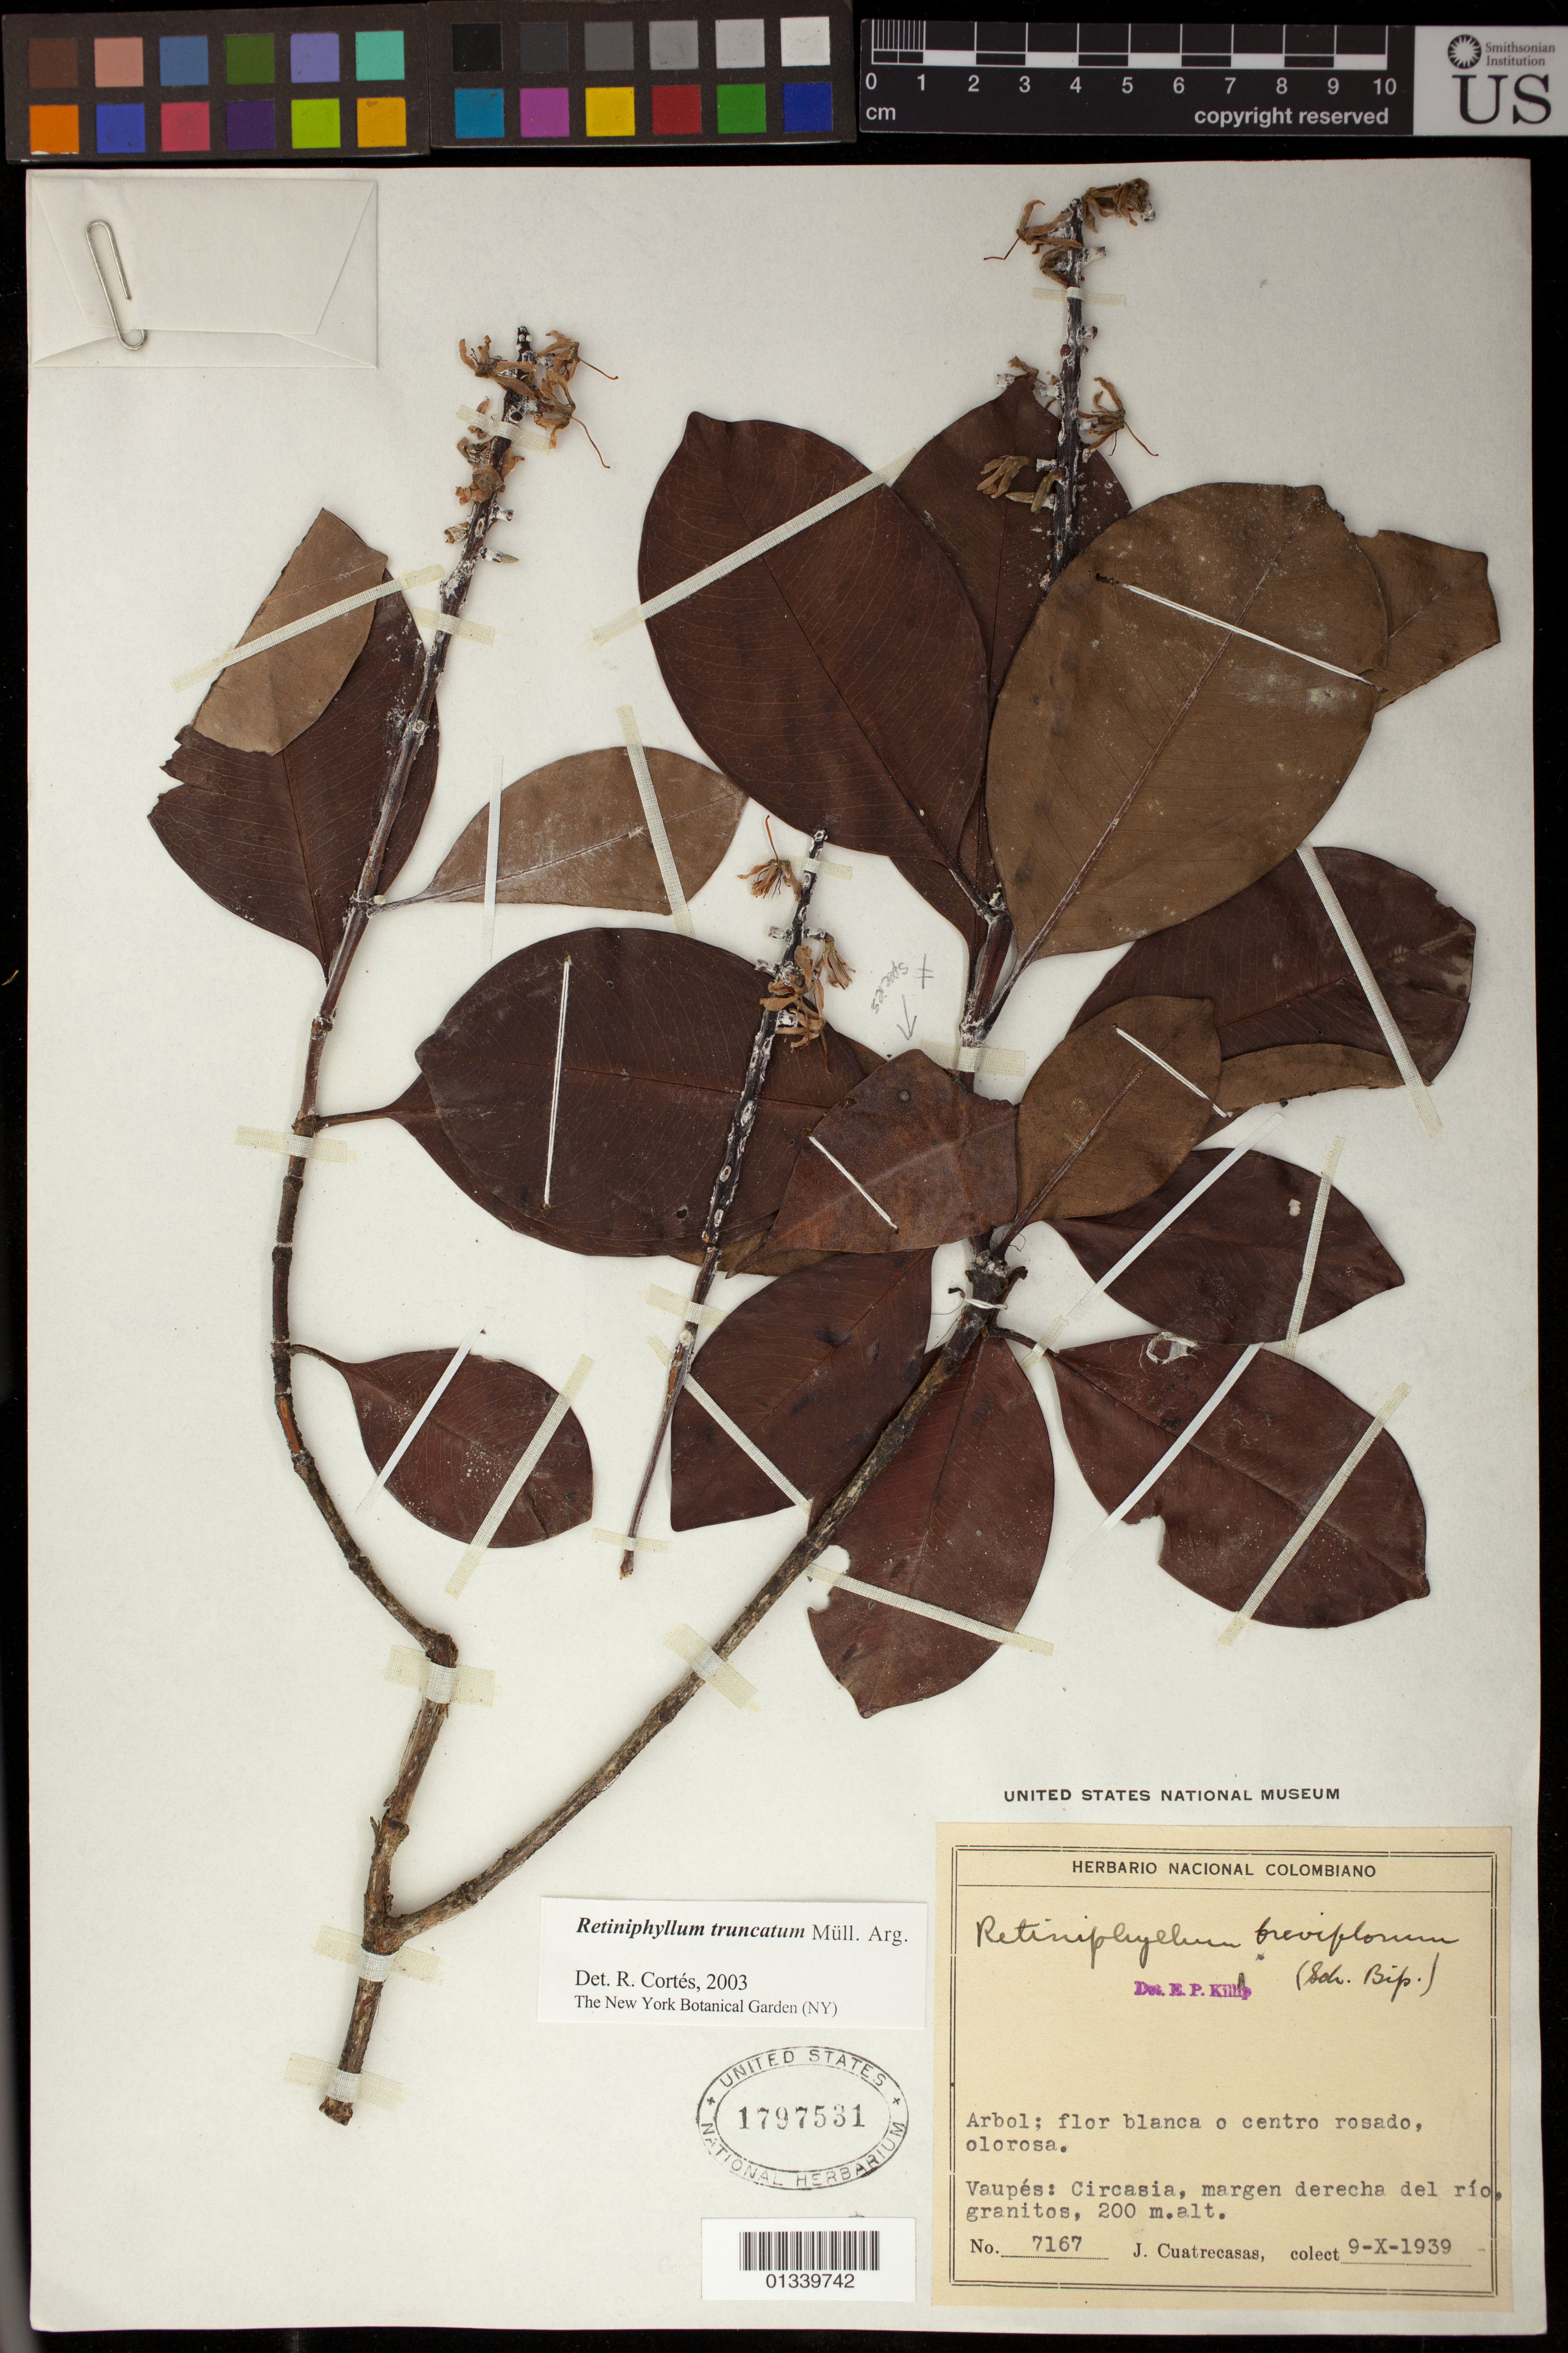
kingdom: Plantae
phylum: Tracheophyta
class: Magnoliopsida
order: Gentianales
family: Rubiaceae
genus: Retiniphyllum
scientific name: Retiniphyllum truncatum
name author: Müll. Arg.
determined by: Cortés, R.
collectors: J. Cuatrecasas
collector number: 7167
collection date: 1939-10-09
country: Colombia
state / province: Vaupés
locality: Circasia, margen derecha del rio, granitos.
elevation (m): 200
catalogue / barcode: US 1797531